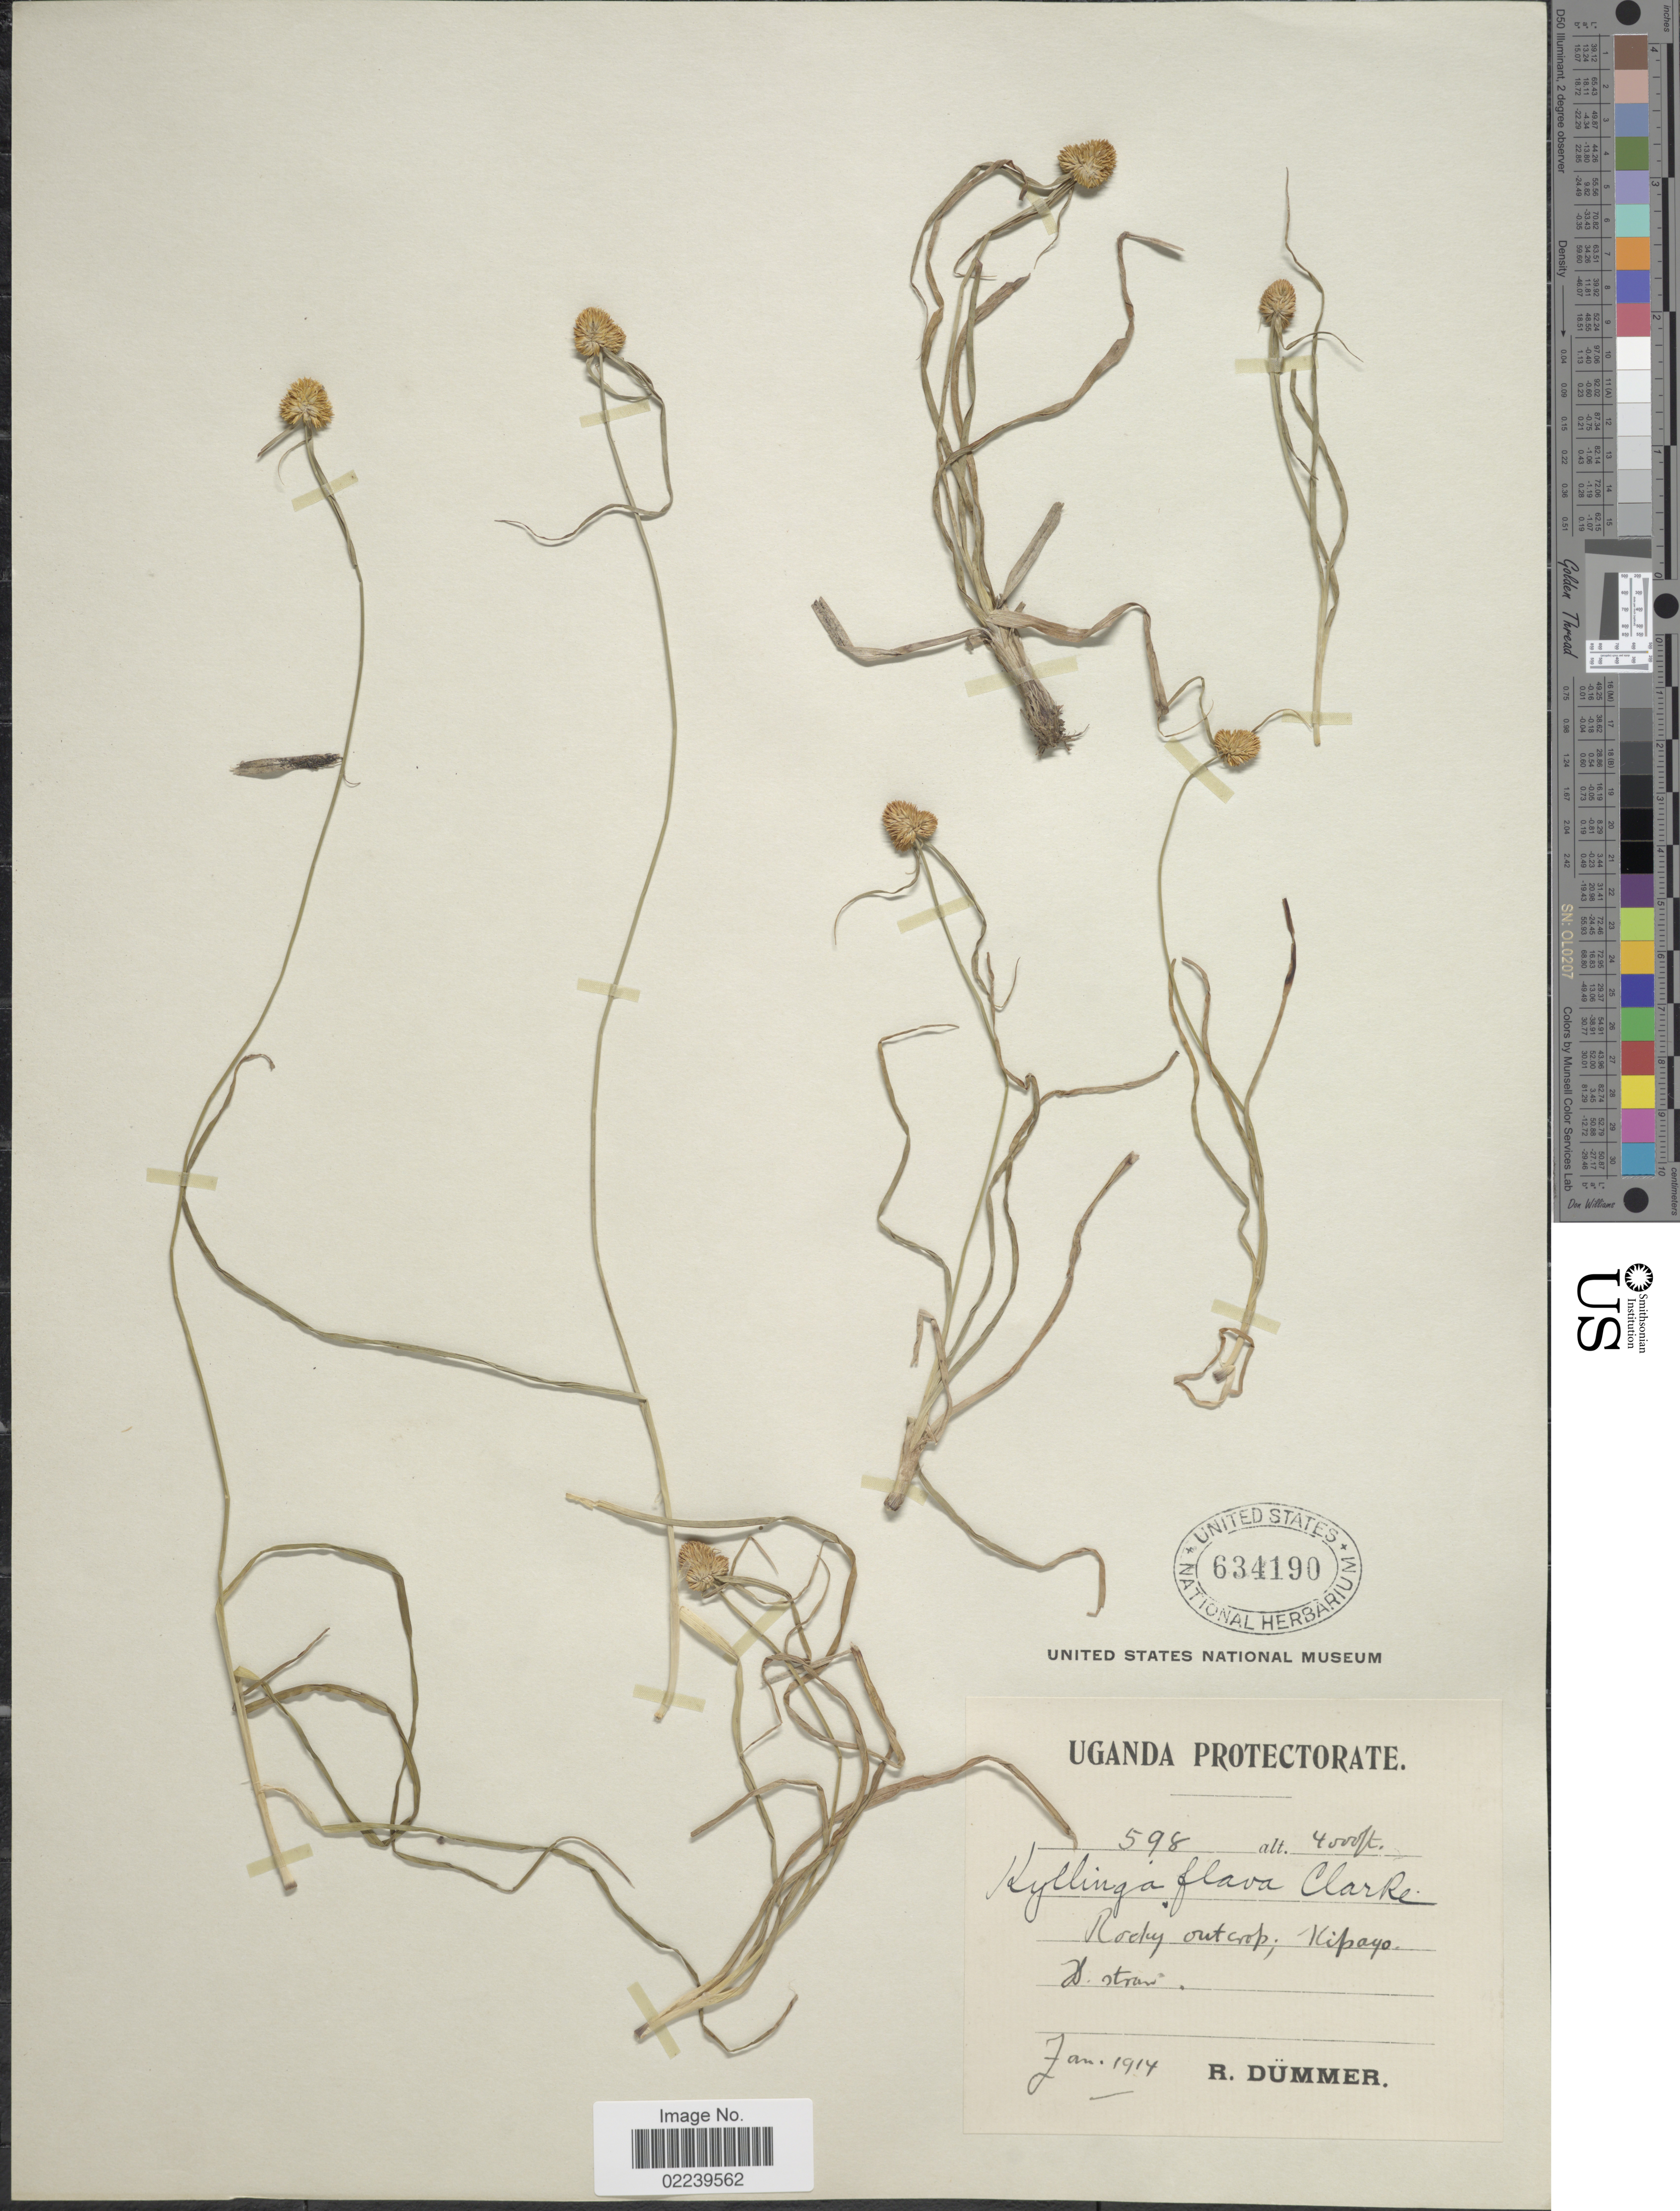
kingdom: Plantae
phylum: Tracheophyta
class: Liliopsida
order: Poales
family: Cyperaceae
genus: Cyperus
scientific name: Cyperus aureostramineus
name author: Mattf. & Kük.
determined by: Strong, M. T., (US), Smithsonian Institution - National Museum of Natural History (UNITED STATES)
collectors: R. A. Dümmer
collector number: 598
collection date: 1914-01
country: Uganda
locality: Kipayo.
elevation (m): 1219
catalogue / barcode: US 634190